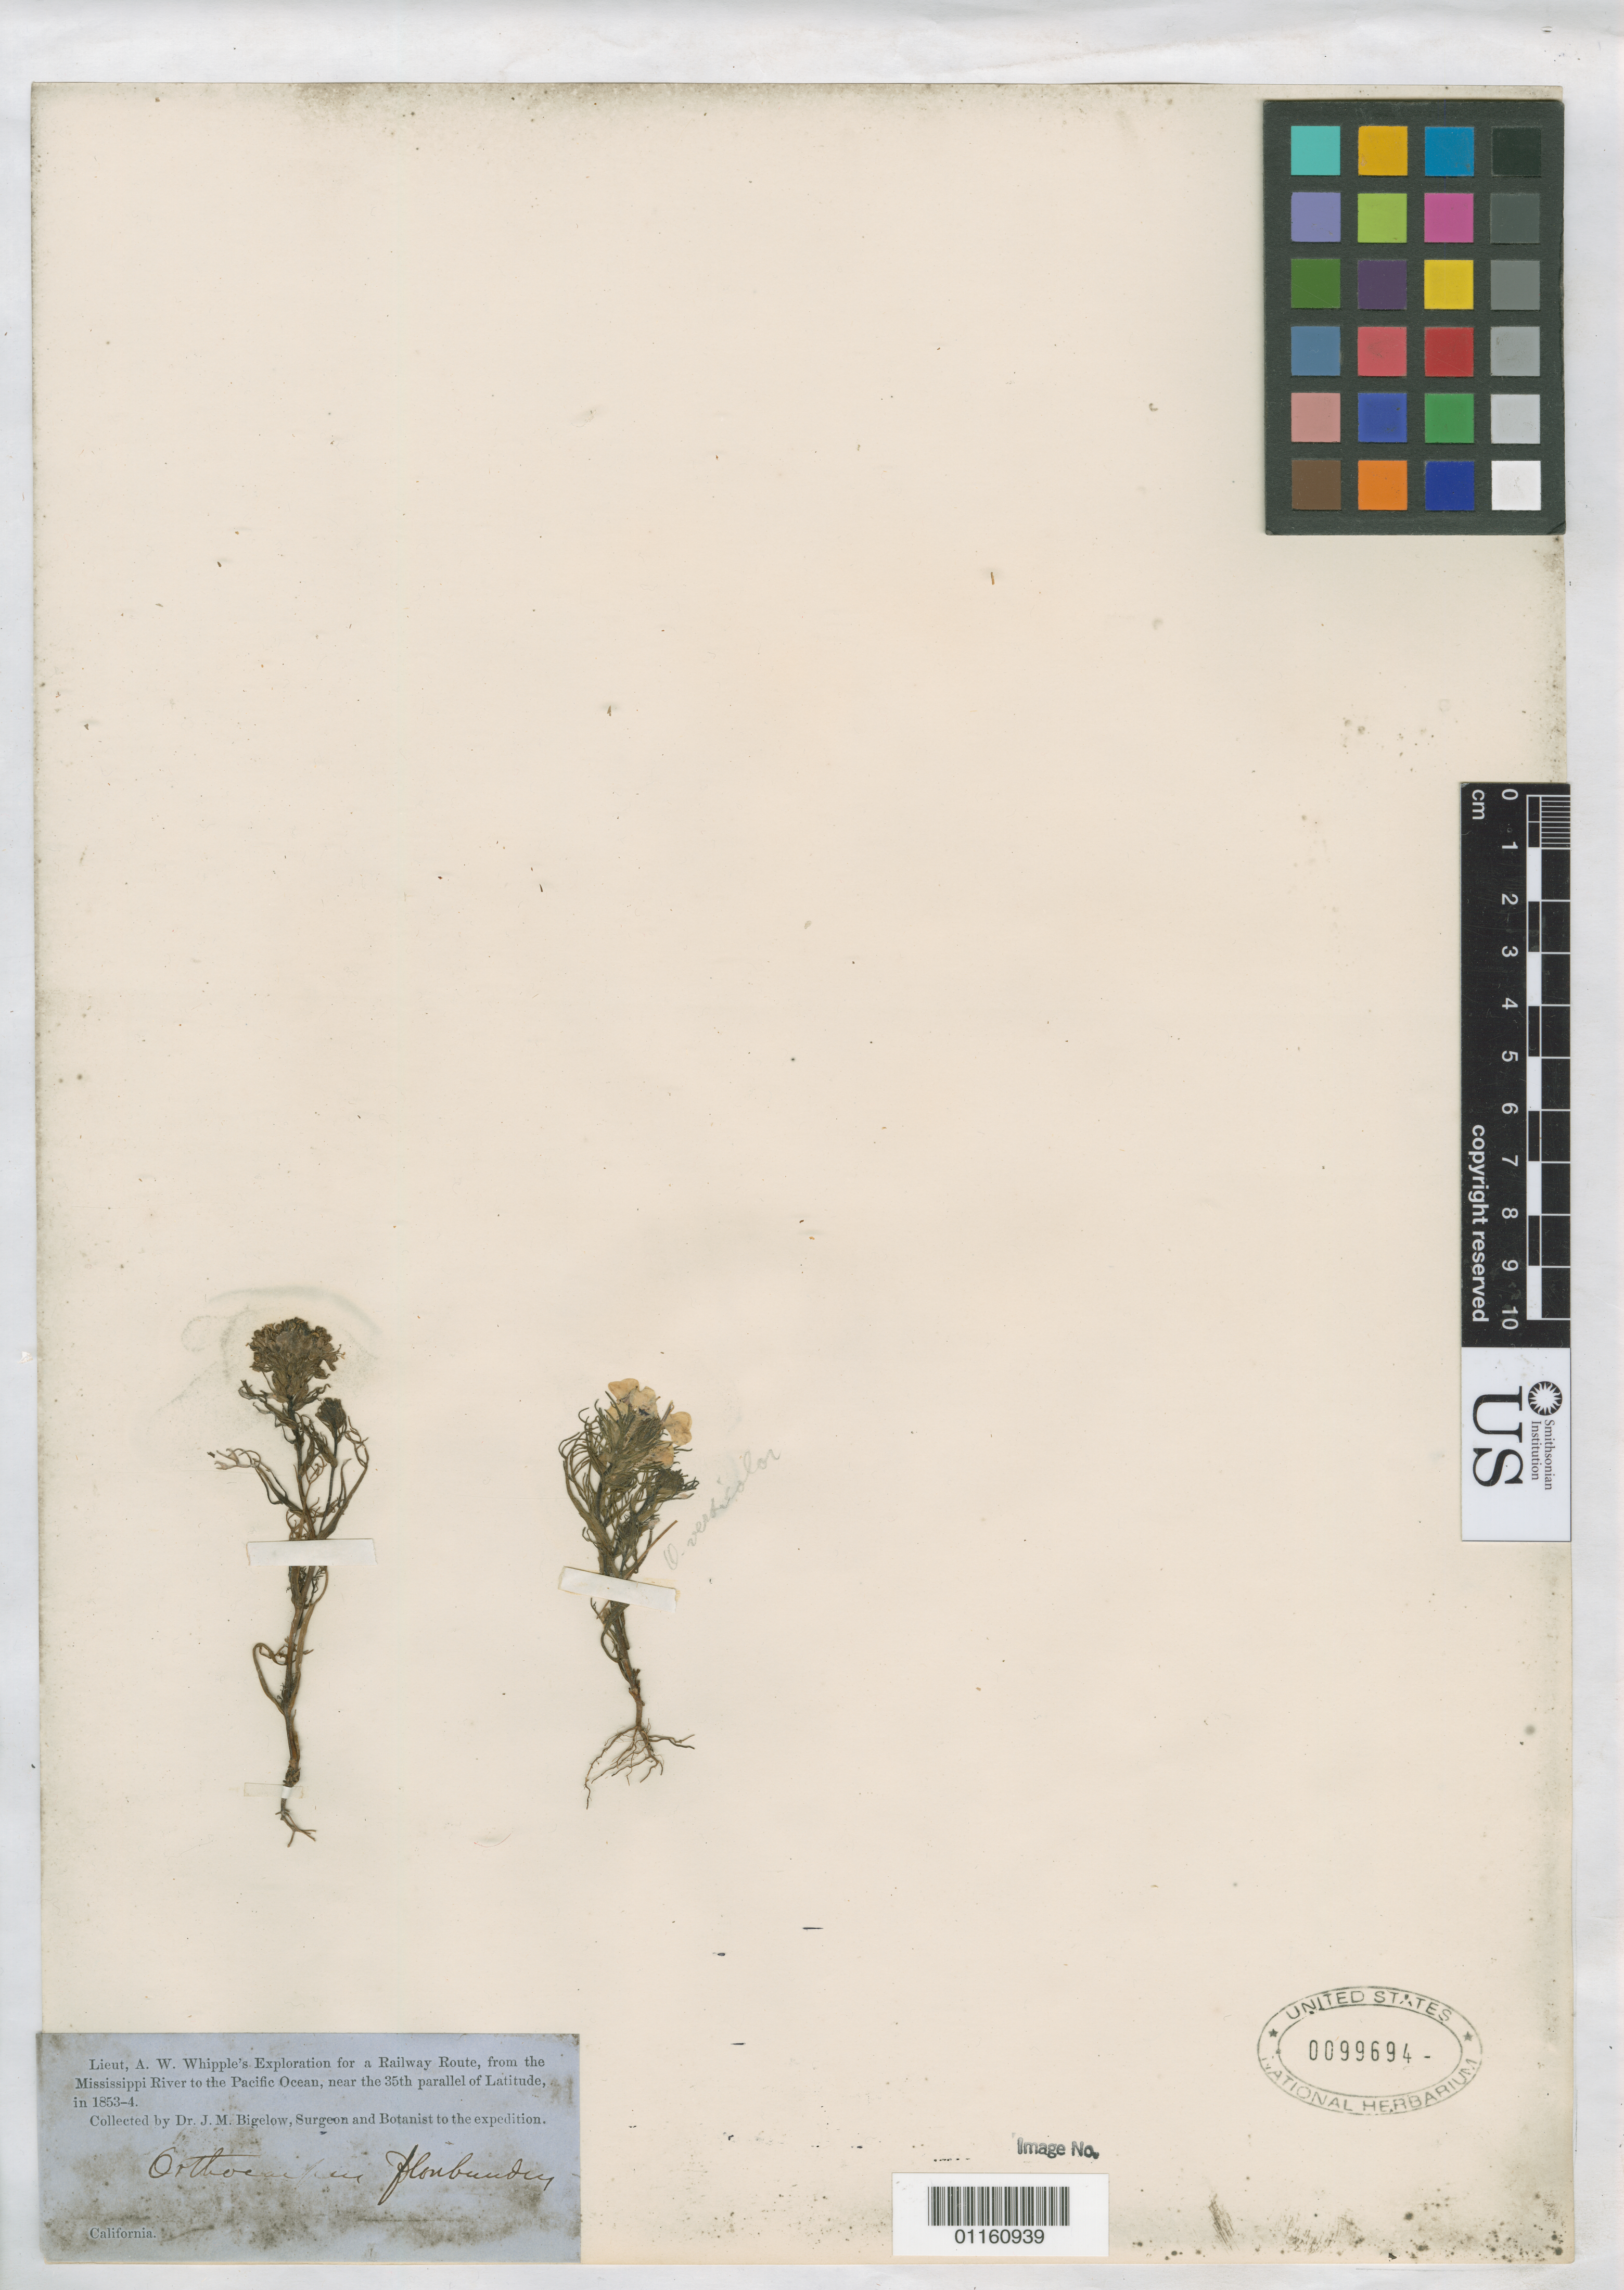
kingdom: Plantae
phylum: Tracheophyta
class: Magnoliopsida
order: Lamiales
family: Orobanchaceae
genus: Orthocarpus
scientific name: Orthocarpus floribundus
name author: Benth.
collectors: J. M. Bigelow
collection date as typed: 1853 to -- --- 1854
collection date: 1853/1854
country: United States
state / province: California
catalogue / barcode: US 99694